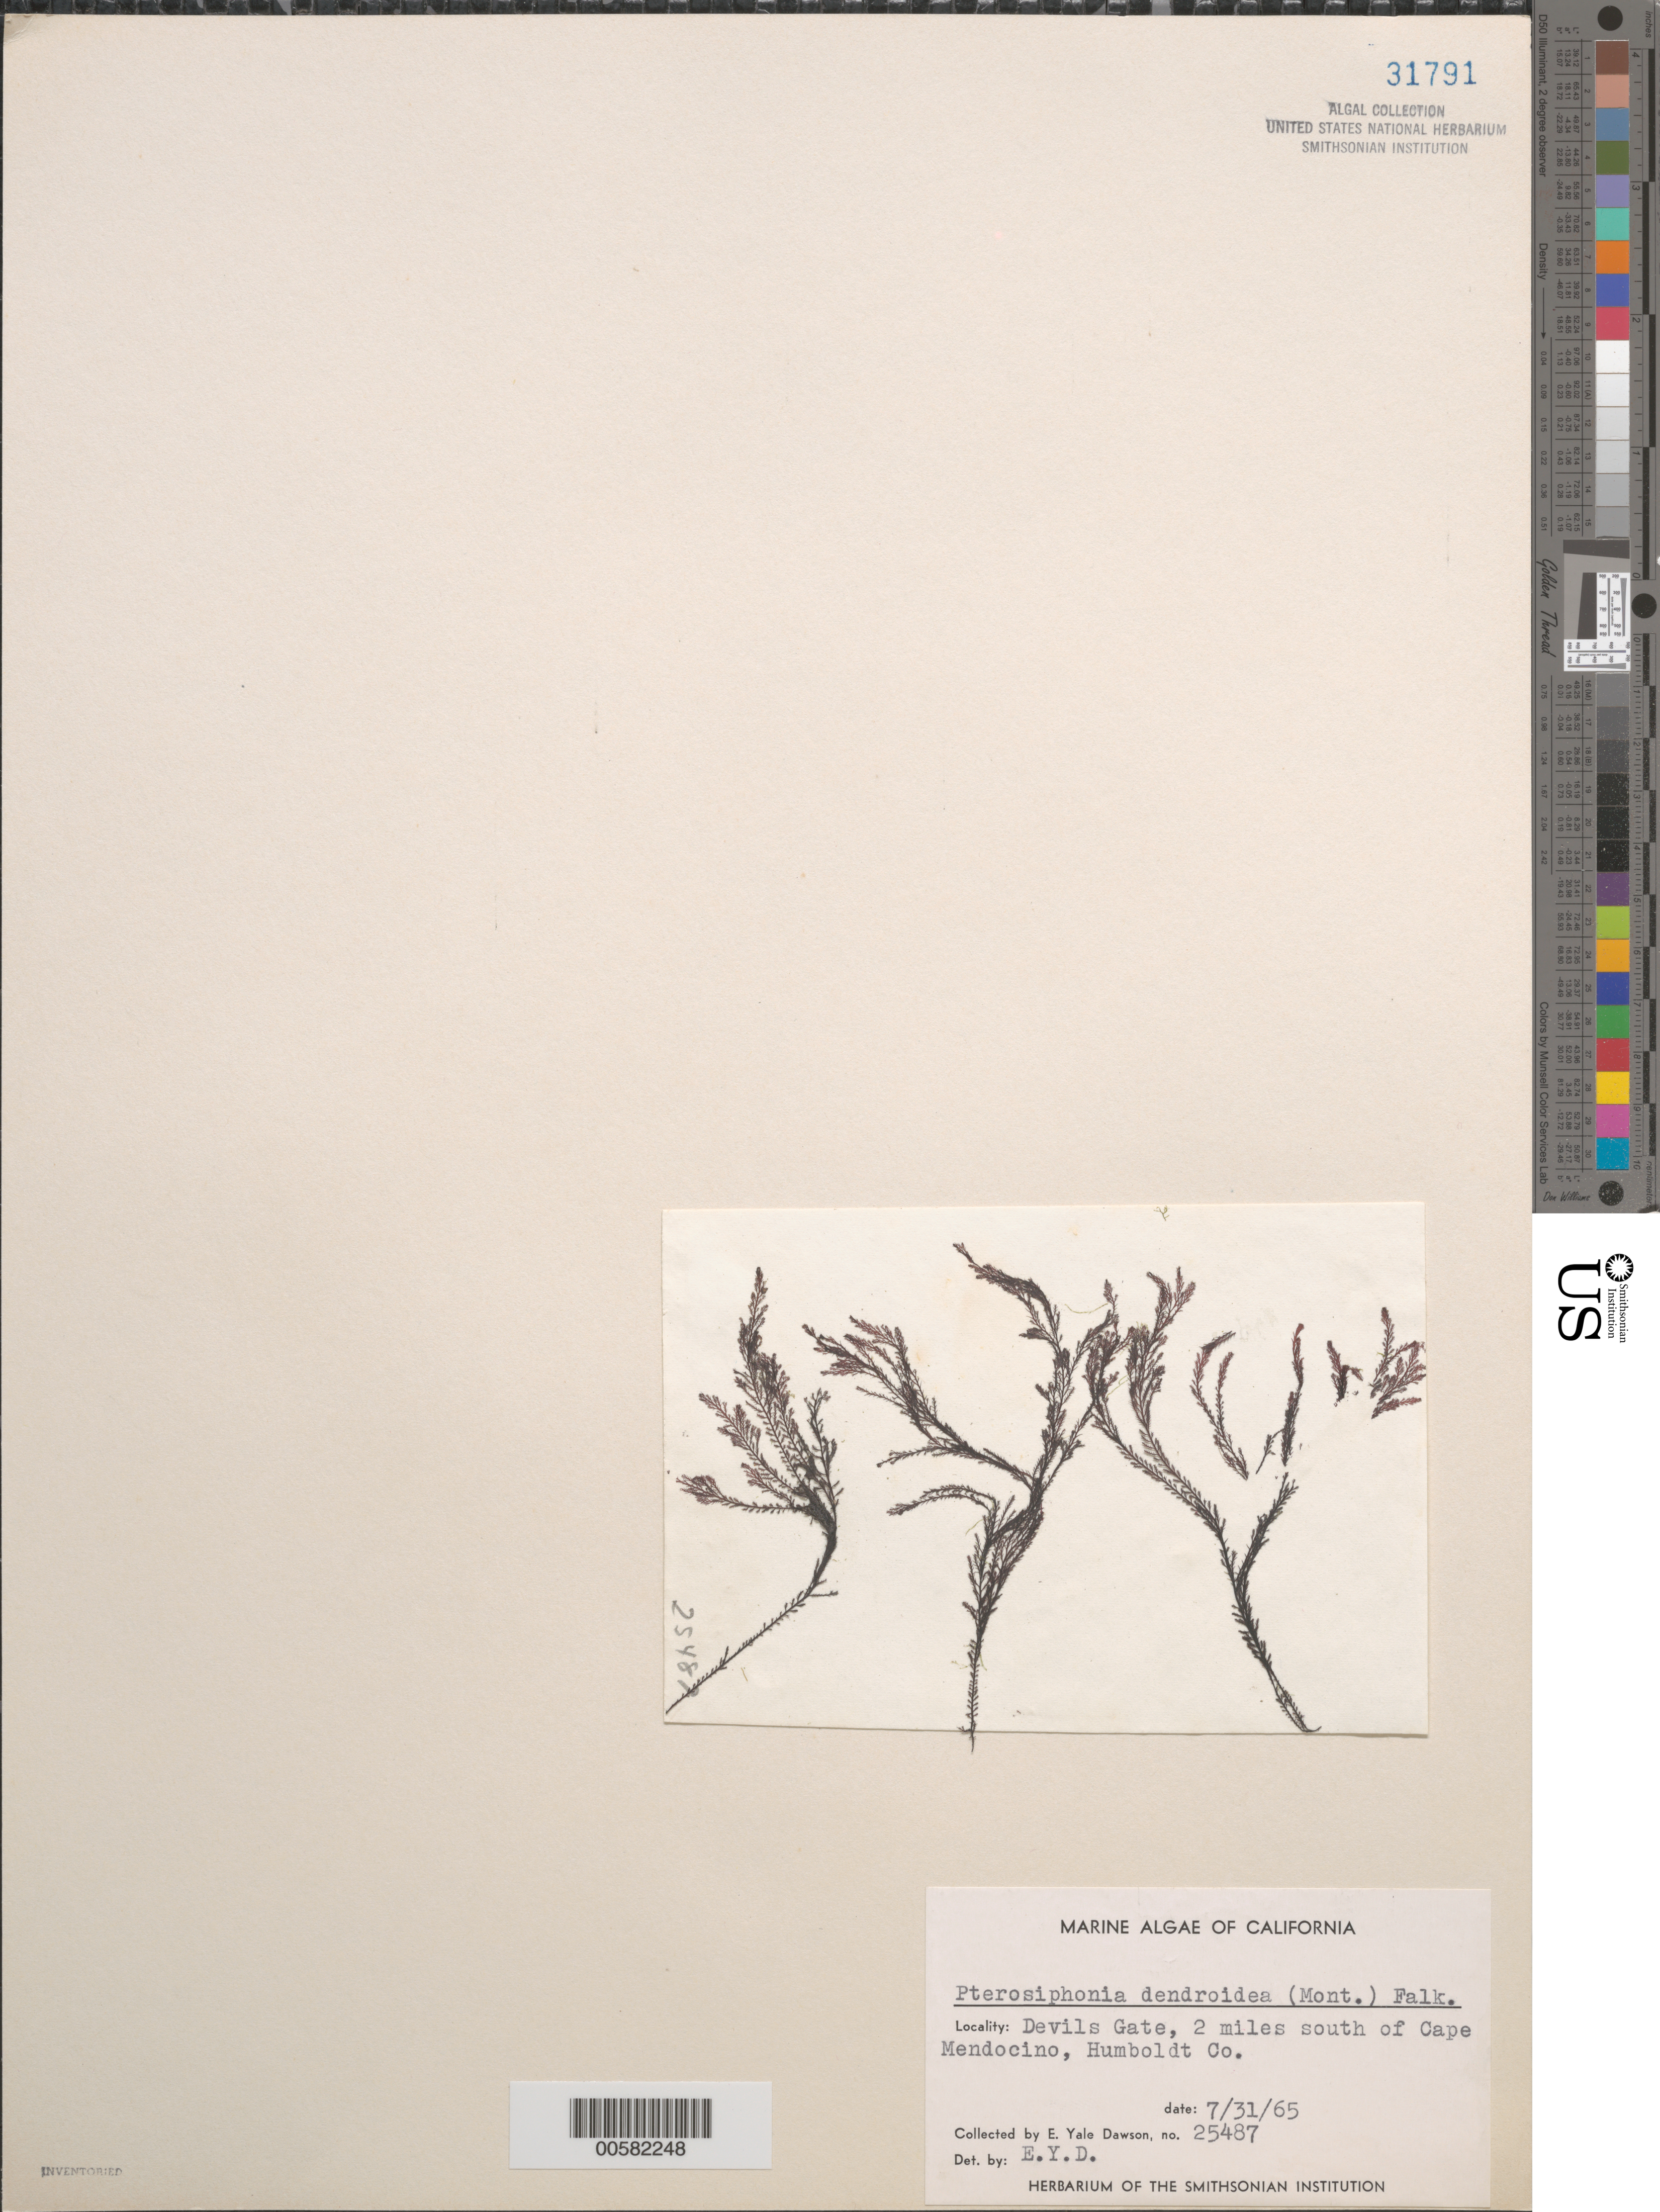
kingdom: Plantae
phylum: Rhodophyta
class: Florideophyceae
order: Ceramiales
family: Rhodomelaceae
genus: Symphyocladiella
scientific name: Symphyocladiella dendroidea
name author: (Montagne) Bustamante et al.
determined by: Algae name updating Project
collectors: E. Y. Dawson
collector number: EYD 25487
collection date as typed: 31 Jul 1965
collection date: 1965-07-31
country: United States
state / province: California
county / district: Humboldt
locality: Devils Gate, 2 miles south of Cape Mendocino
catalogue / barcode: US 31791